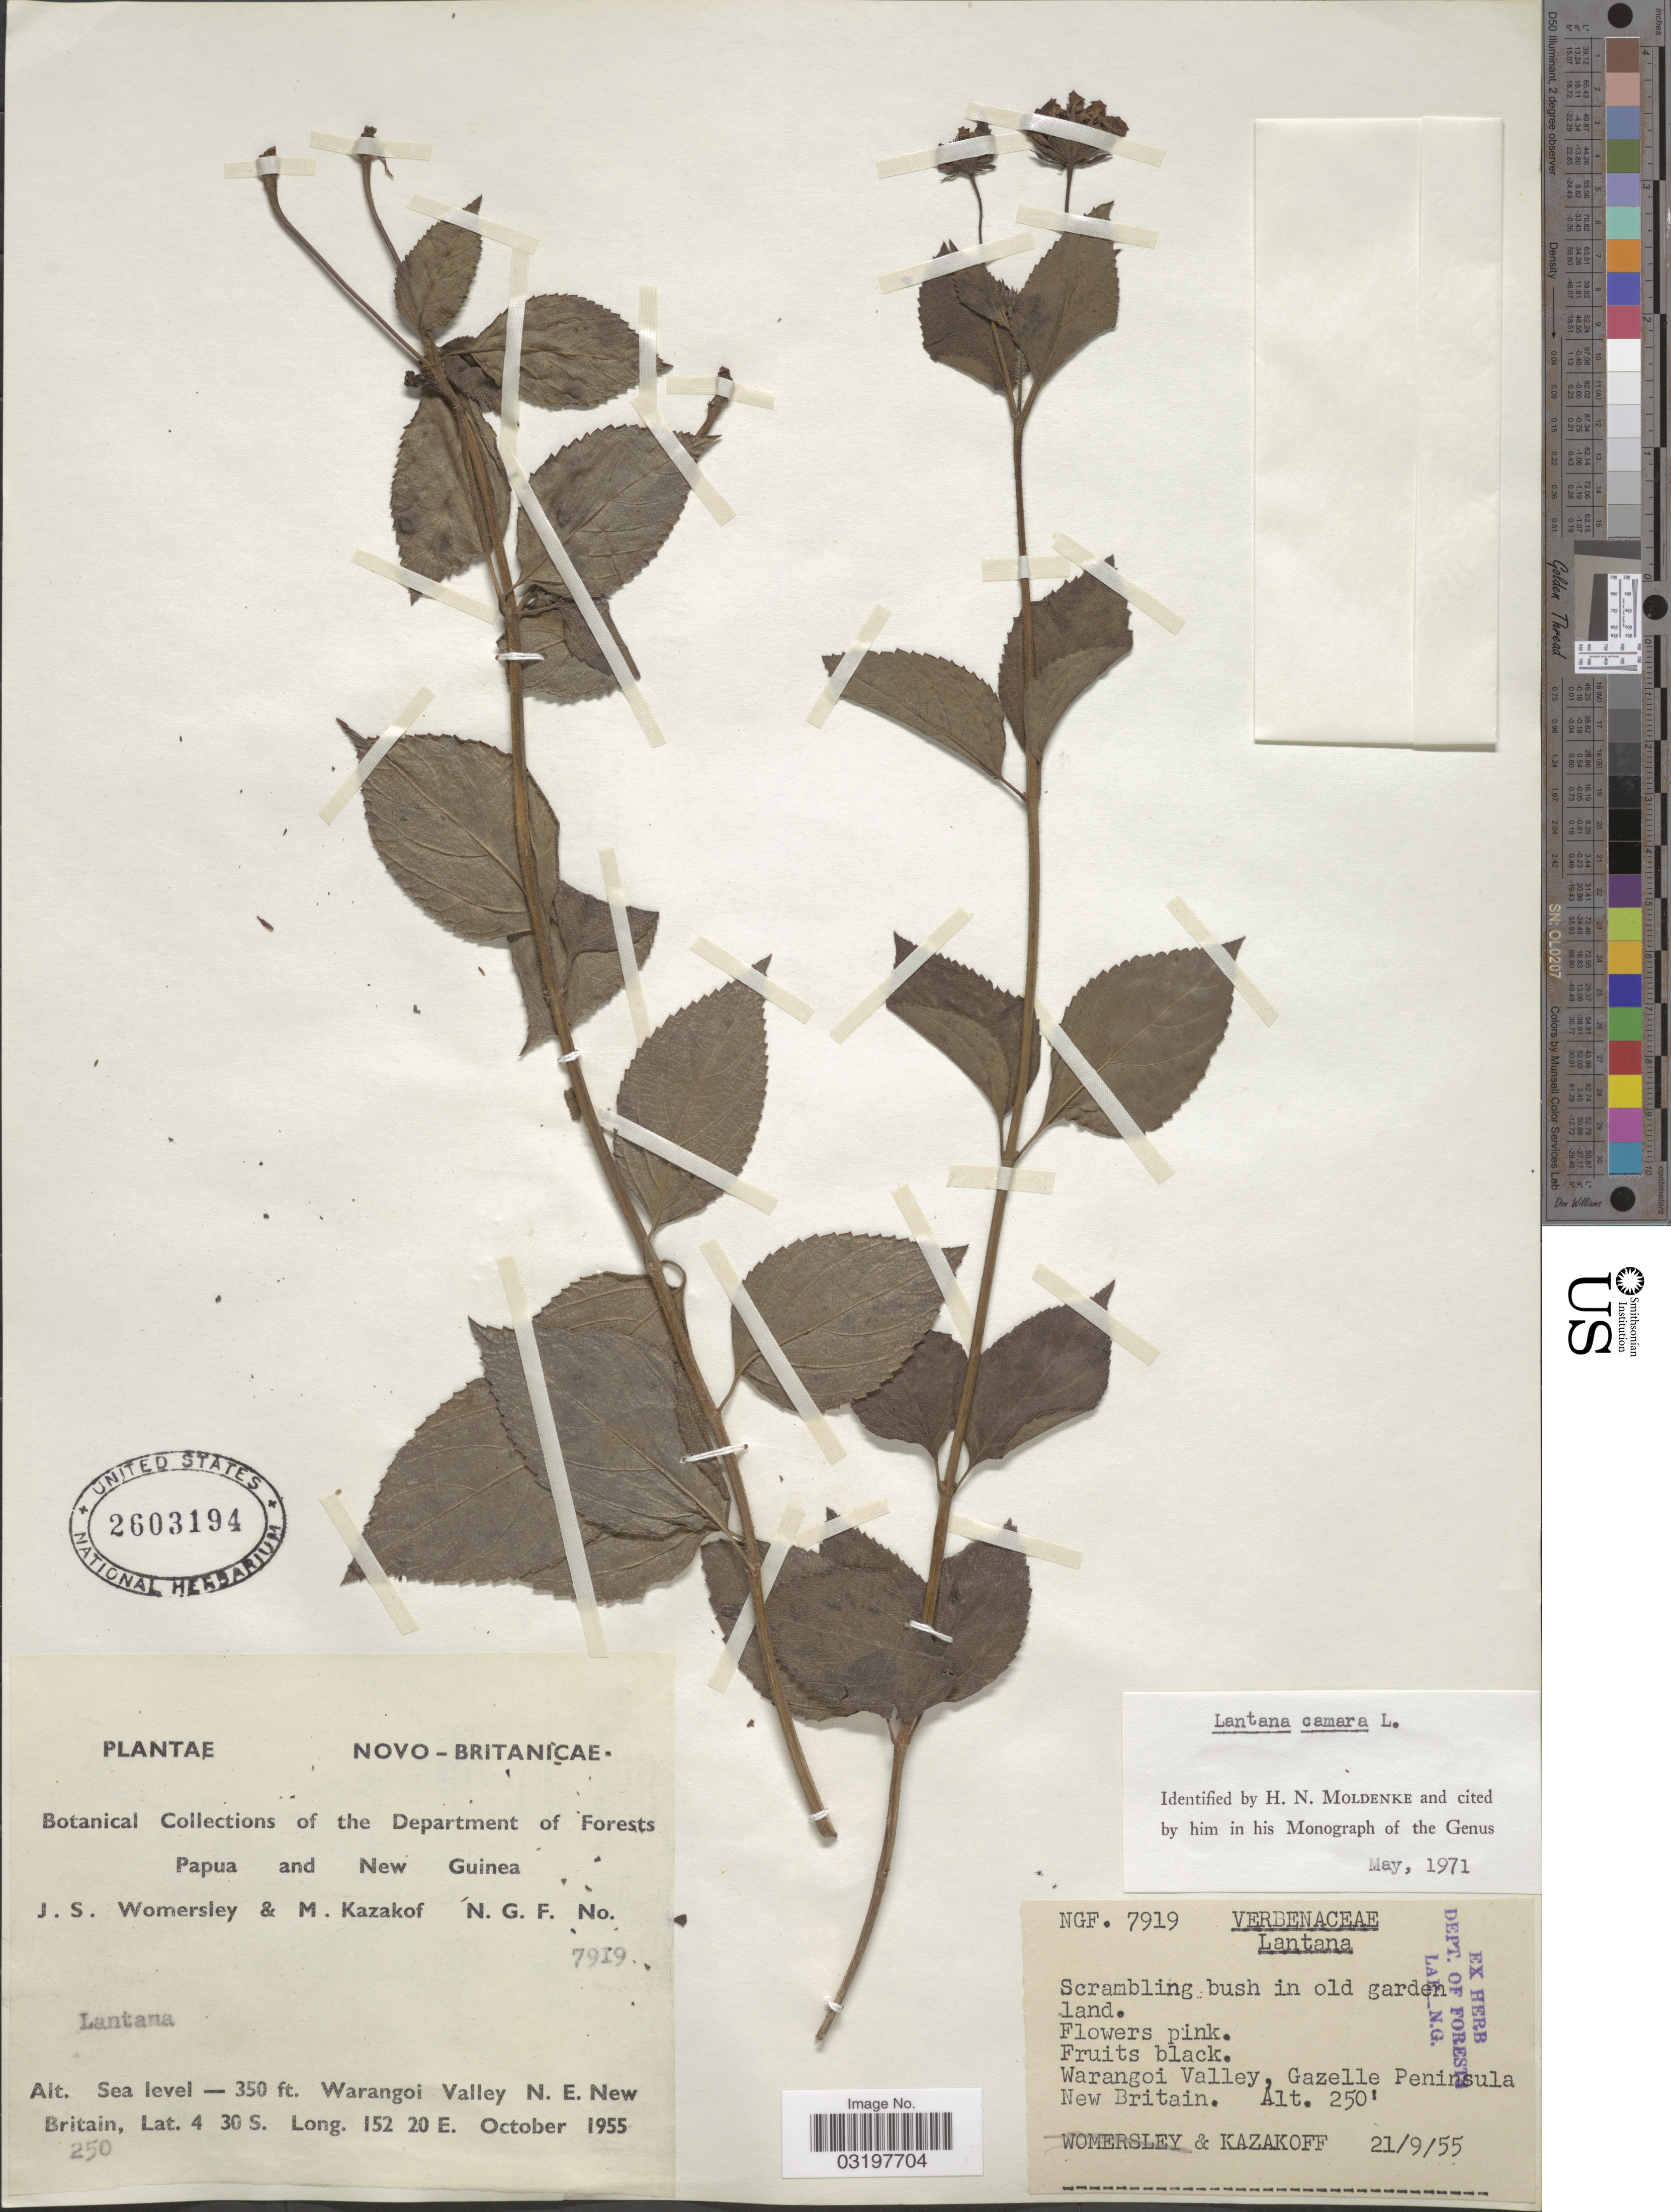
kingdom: Plantae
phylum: Tracheophyta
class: Magnoliopsida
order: Lamiales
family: Verbenaceae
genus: Lantana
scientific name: Lantana camara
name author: L.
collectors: J. S. Womersley & M. Kazakof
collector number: NGF7919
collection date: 1955-09-21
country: Papua New Guinea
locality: Warangoi Valley, Gazelle Peninsula, New Britain.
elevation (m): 76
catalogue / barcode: US 2603194